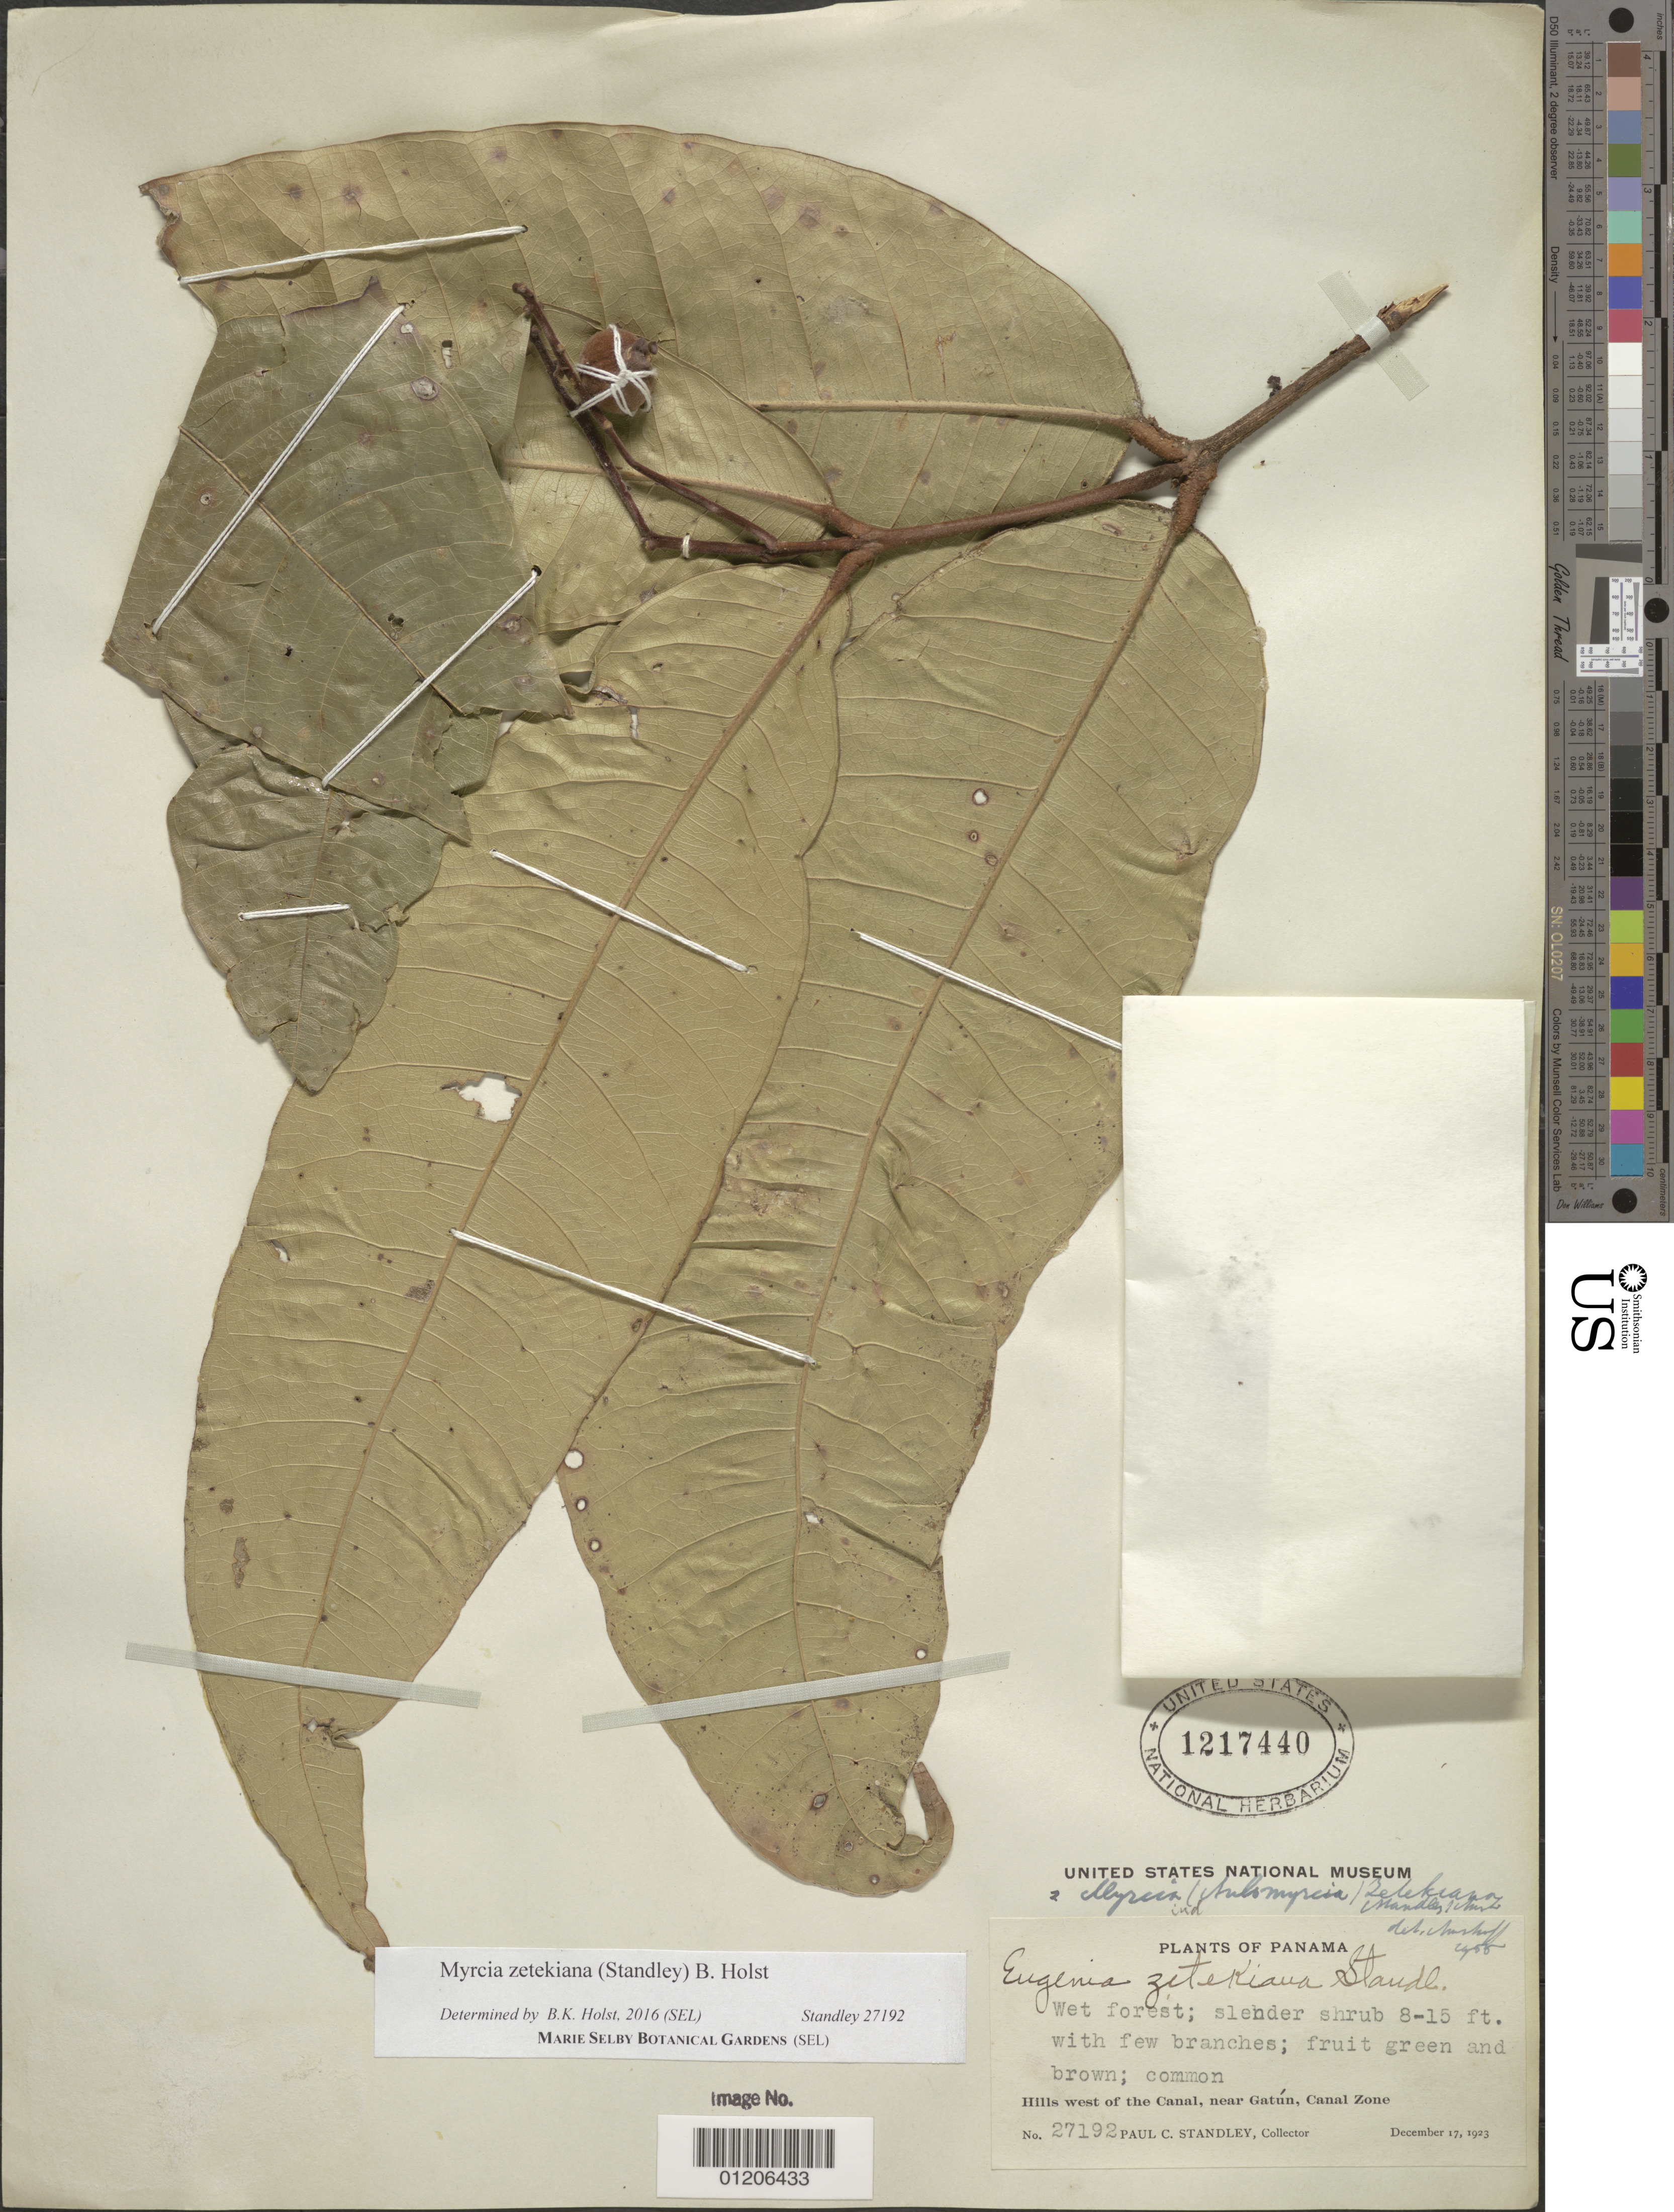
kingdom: Plantae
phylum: Tracheophyta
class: Magnoliopsida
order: Myrtales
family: Myrtaceae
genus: Myrcia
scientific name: Myrcia zetekiana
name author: (Standl.) B. Holst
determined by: Holst, Bruce K.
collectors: P. C. Standley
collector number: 27192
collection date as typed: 17 Dec 1923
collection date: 1923-12-17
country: Panama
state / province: Colón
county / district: Canal Zone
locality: Hills W of the Canal, near Gatun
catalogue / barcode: US 1217440